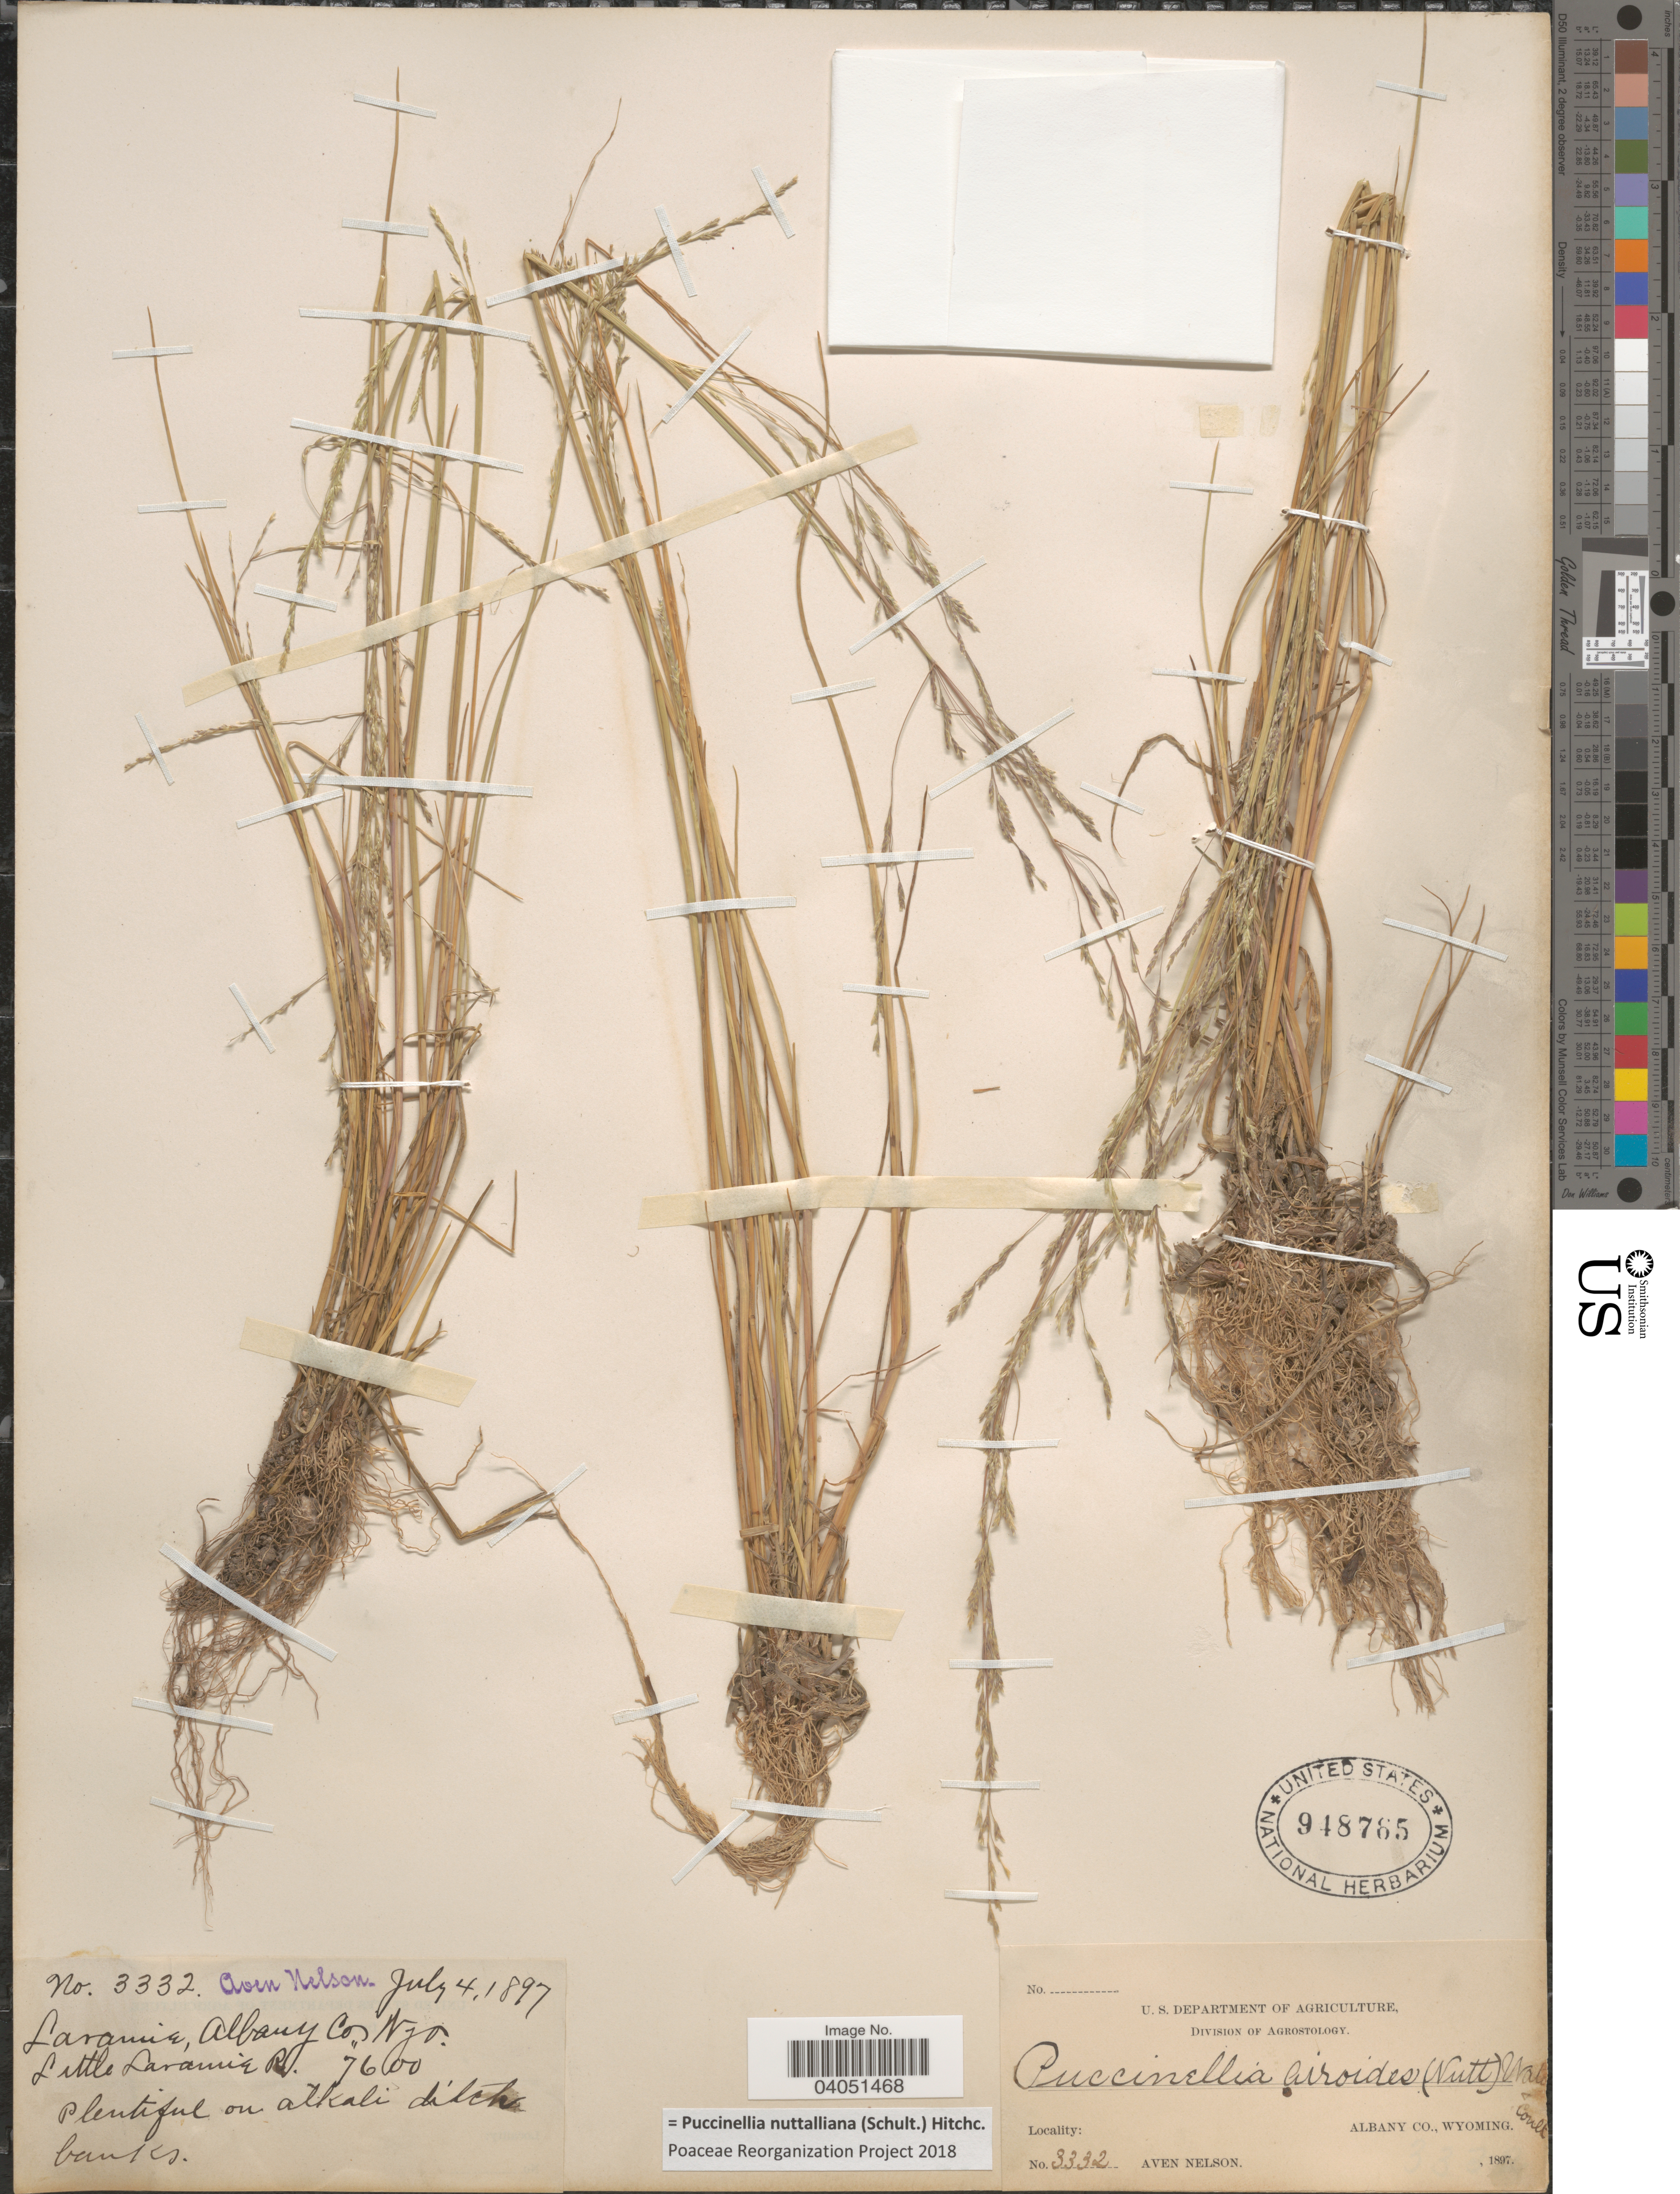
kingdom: Plantae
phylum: Tracheophyta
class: Liliopsida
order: Poales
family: Poaceae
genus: Puccinellia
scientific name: Puccinellia nuttalliana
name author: (Schult.) Hitchc.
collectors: A. Nelson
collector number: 3332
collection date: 1897-07-04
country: United States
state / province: Wyoming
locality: Laramie, Albany Co. Little Laramie R.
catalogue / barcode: US 948765